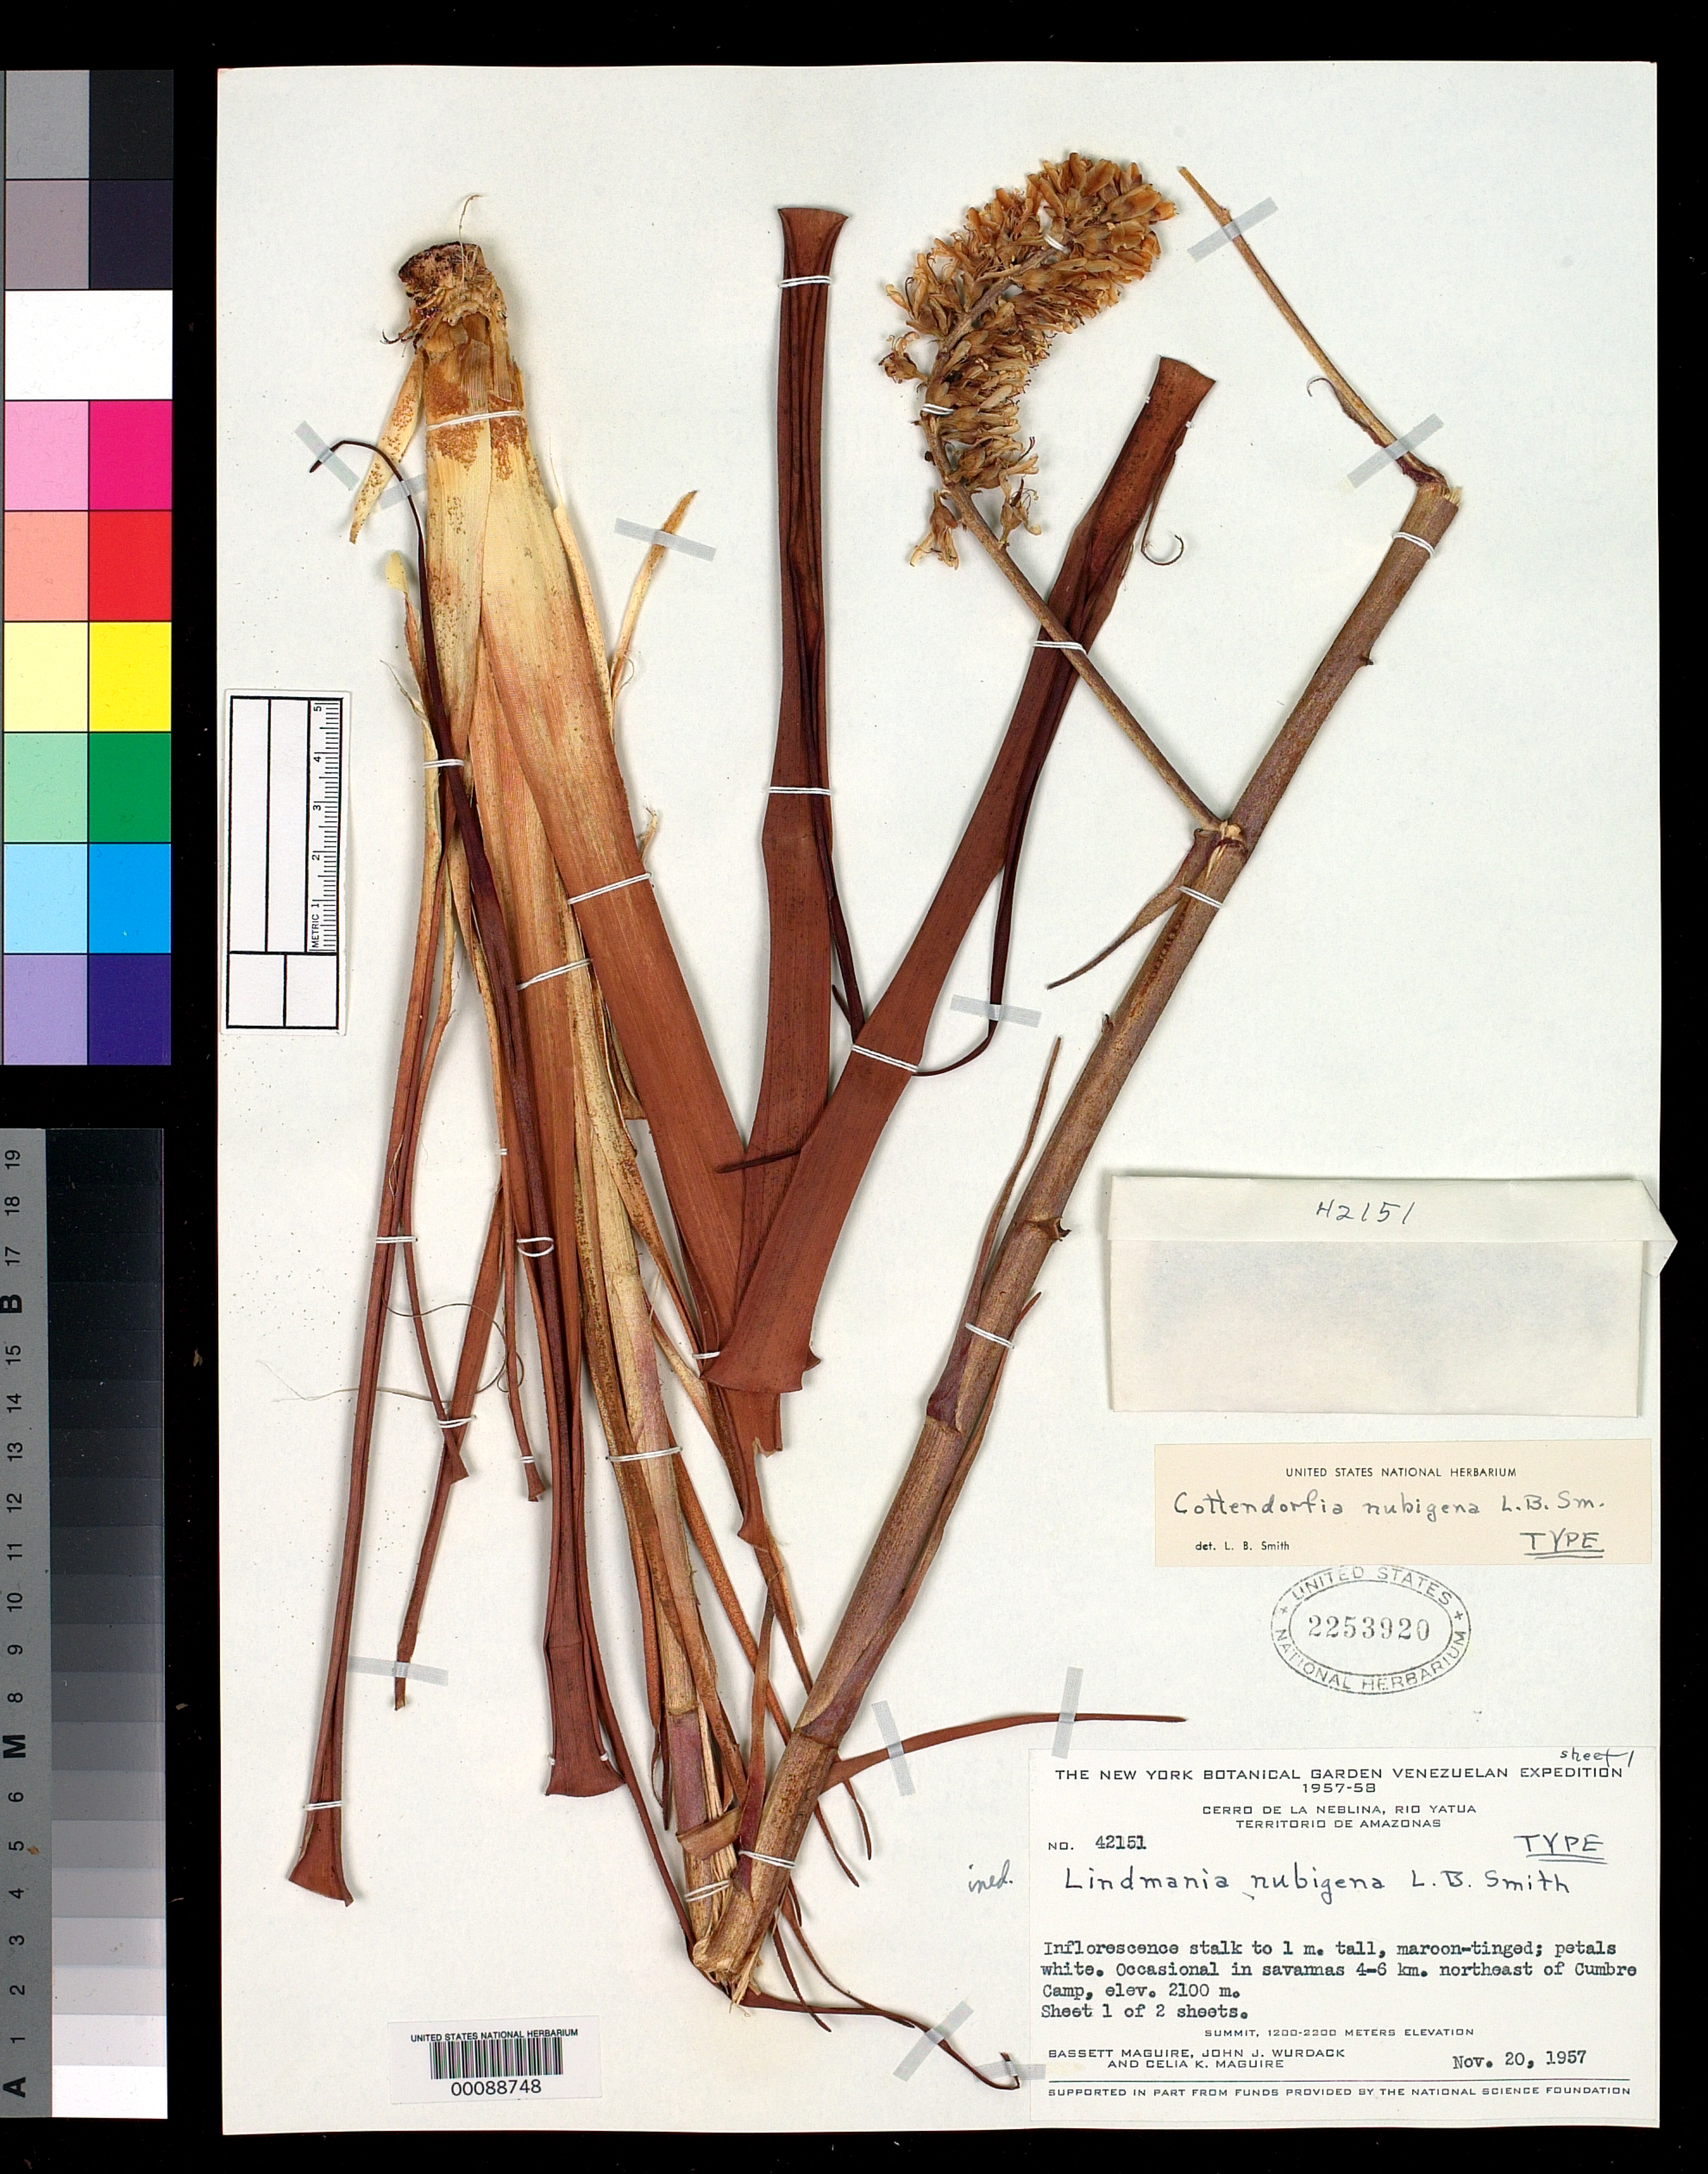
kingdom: Plantae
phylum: Tracheophyta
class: Liliopsida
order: Poales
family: Bromeliaceae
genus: Cottendorfia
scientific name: Cottendorfia nubigena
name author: L.B. Sm.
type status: Holotype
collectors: B. Maguire, J. J. Wurdack & C. K. Maguire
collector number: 42151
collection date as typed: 20 Nov 1957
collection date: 1957-11-20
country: Venezuela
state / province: Amazonas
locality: Cerro de La Neblina, Rio Yatua, NE of Cumbre camp.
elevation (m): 2100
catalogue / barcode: US 2253920